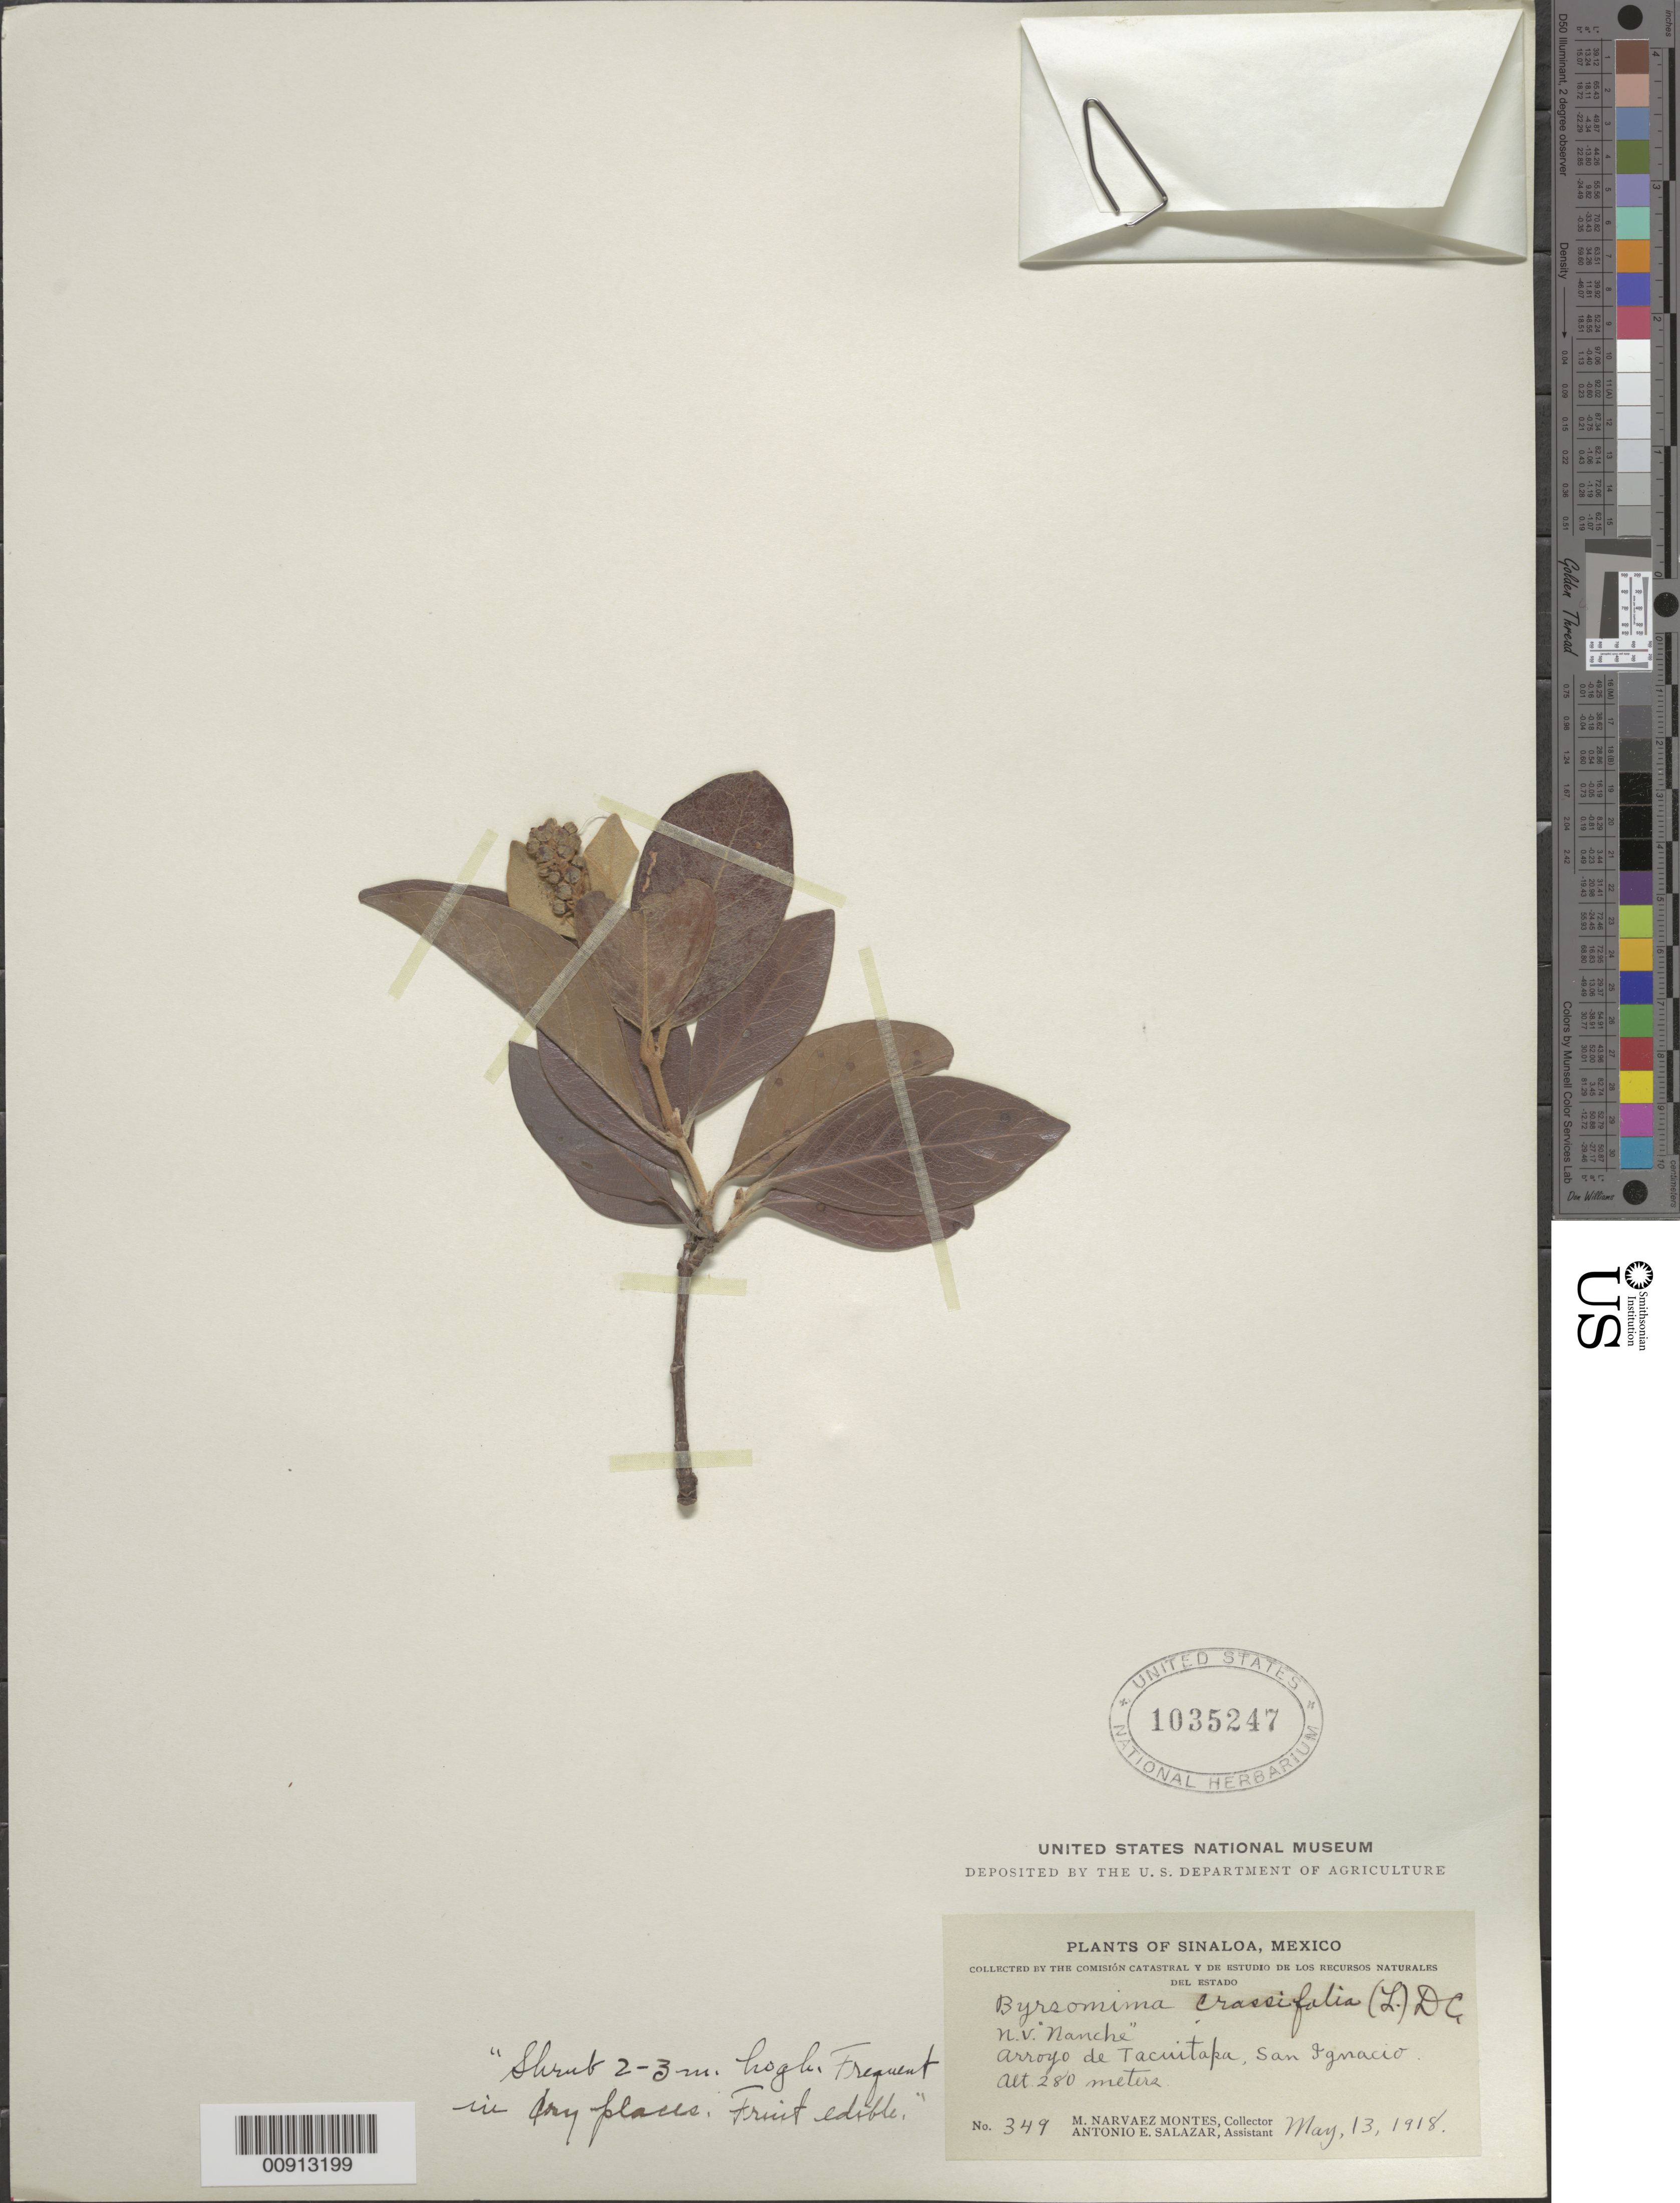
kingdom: Plantae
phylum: Tracheophyta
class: Magnoliopsida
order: Malpighiales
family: Malpighiaceae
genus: Byrsonima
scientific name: Byrsonima crassifolia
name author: (L.) Kunth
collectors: M. Narvaez-Montes & A. E. Salazar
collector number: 349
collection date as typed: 13 May 1918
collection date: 1918-05-13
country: Mexico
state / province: Sinaloa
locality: Sinaloa: Arroyo de Tacuitapa, San Ignacio.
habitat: Frequent in dry places.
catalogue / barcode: US 1035247